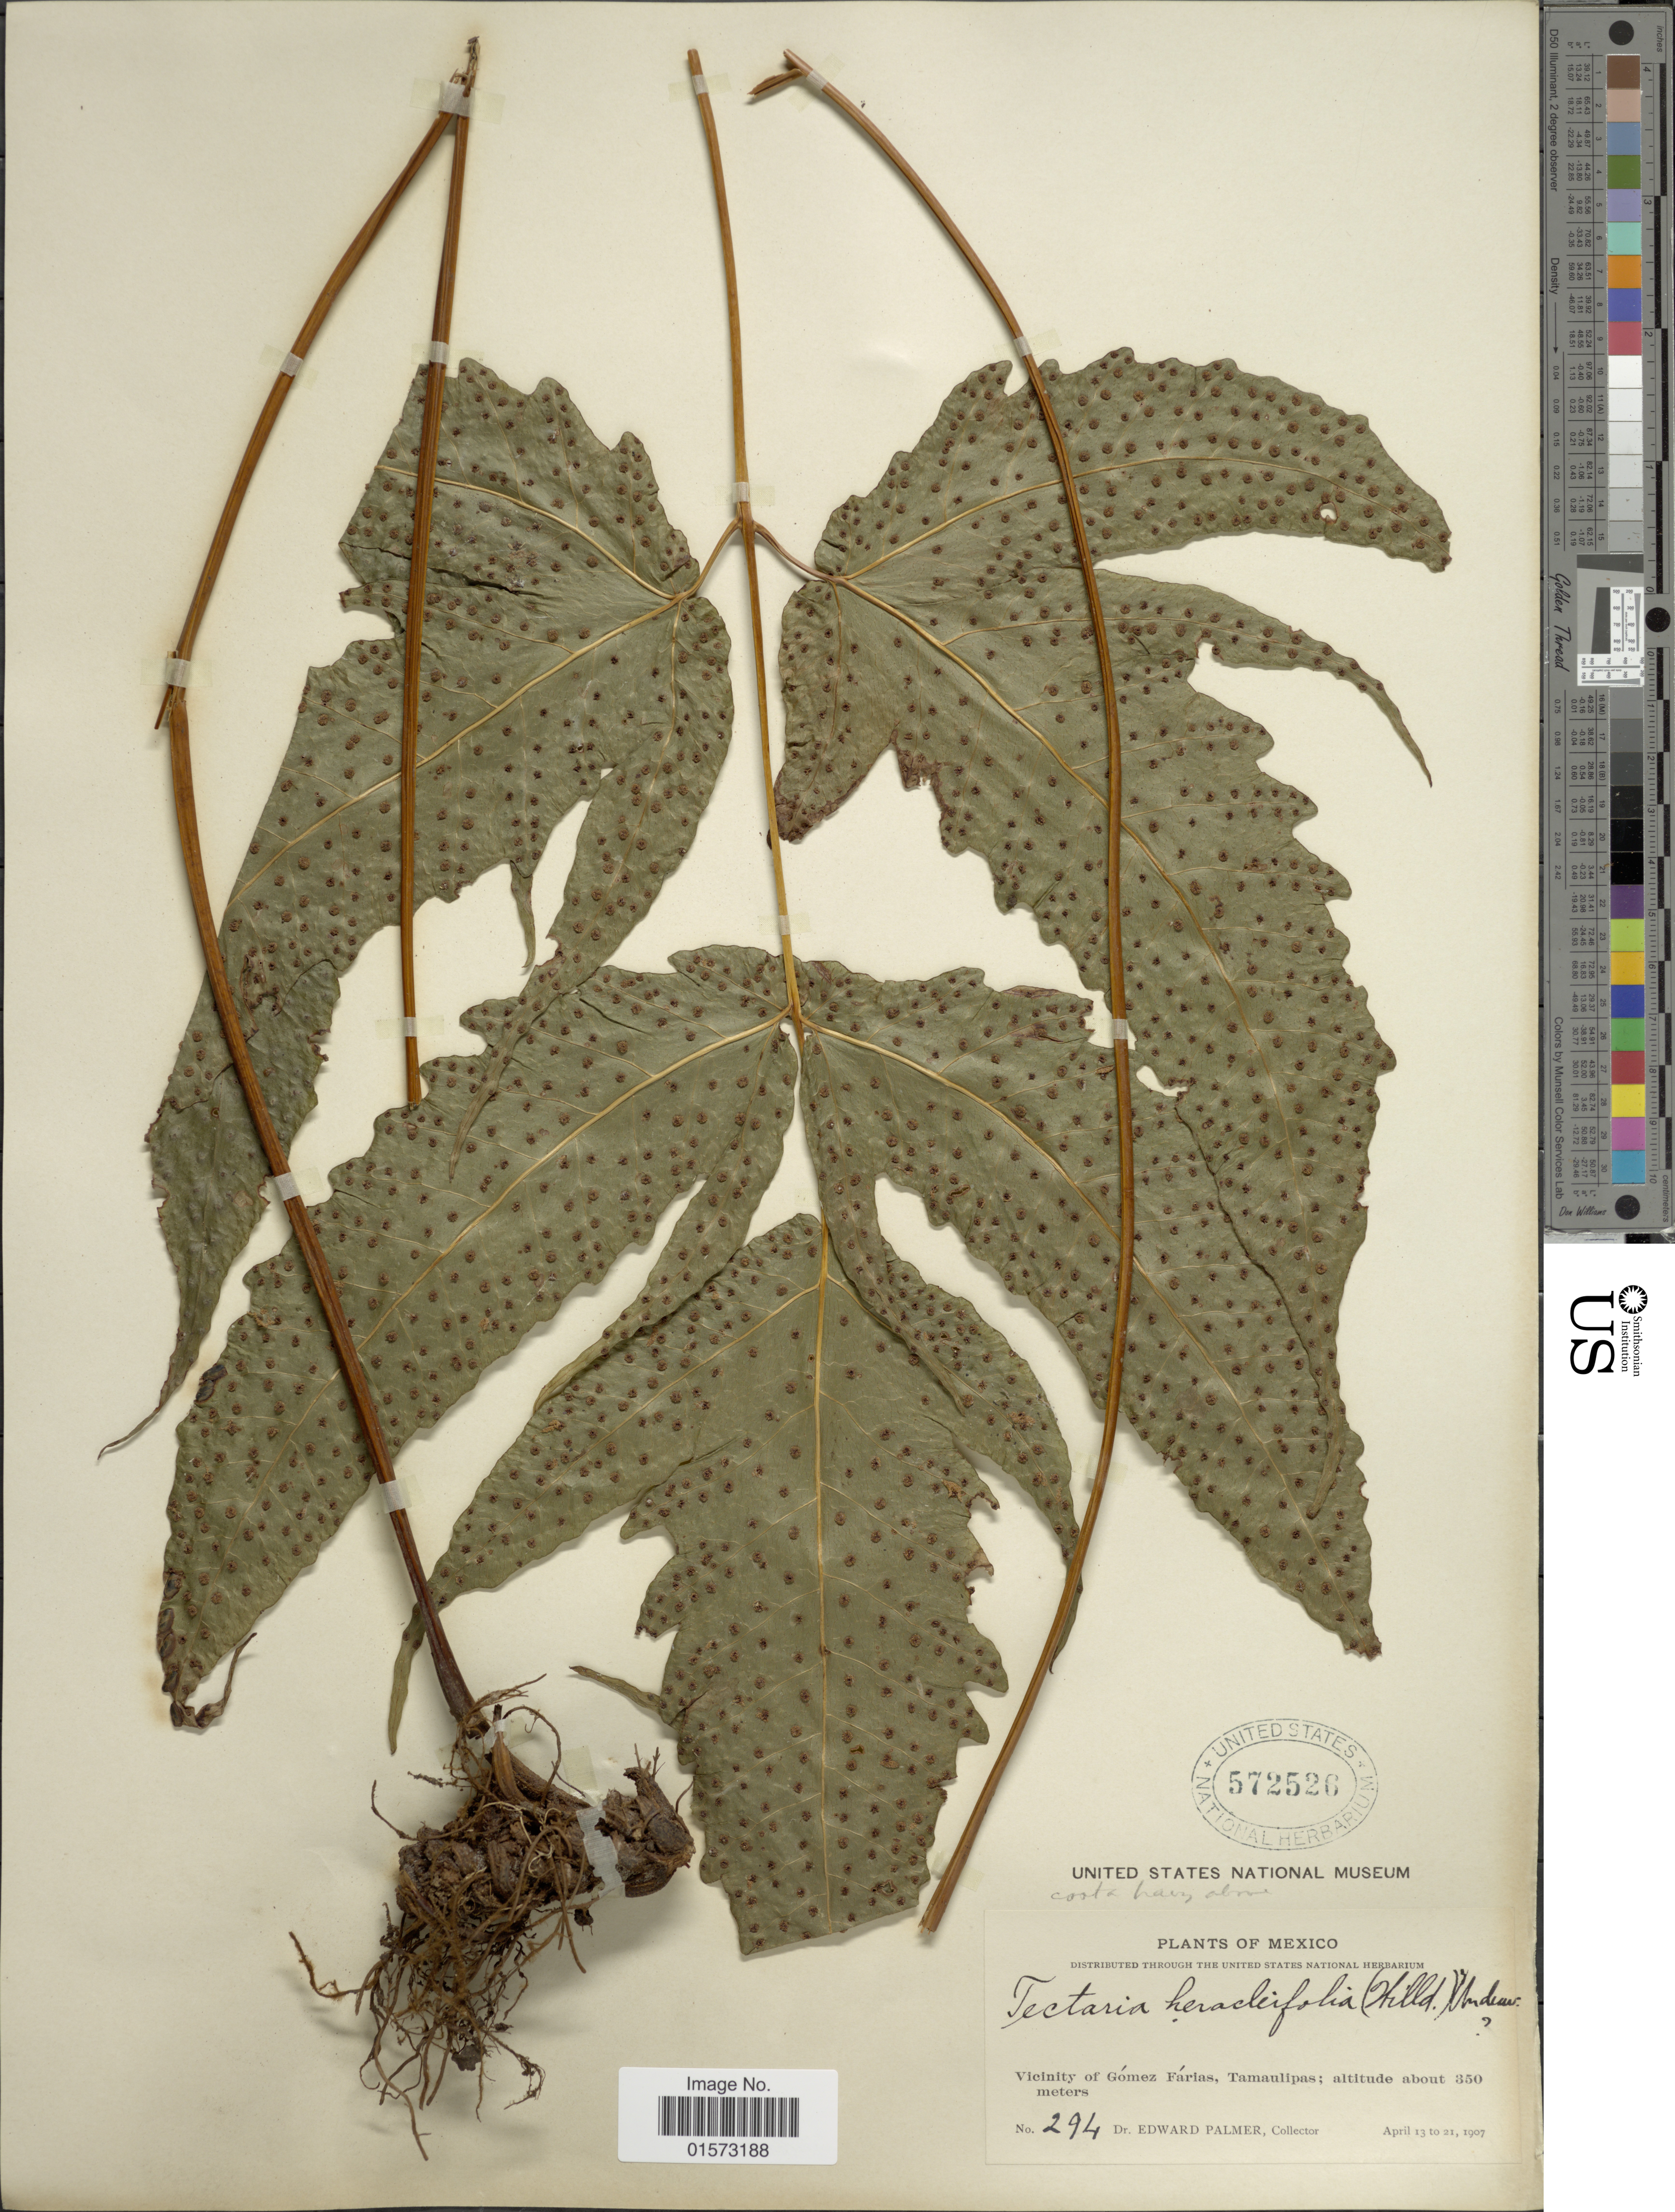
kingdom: Plantae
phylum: Tracheophyta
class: Polypodiopsida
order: Polypodiales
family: Tectariaceae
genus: Tectaria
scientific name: Tectaria heracleifolia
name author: (Willd.) Underw.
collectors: E. Palmer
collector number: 294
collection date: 1907-04-13/1907-04-21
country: Mexico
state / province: Tamaulipas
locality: Vicinity of Gomez Farias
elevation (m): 350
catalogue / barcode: US 572526